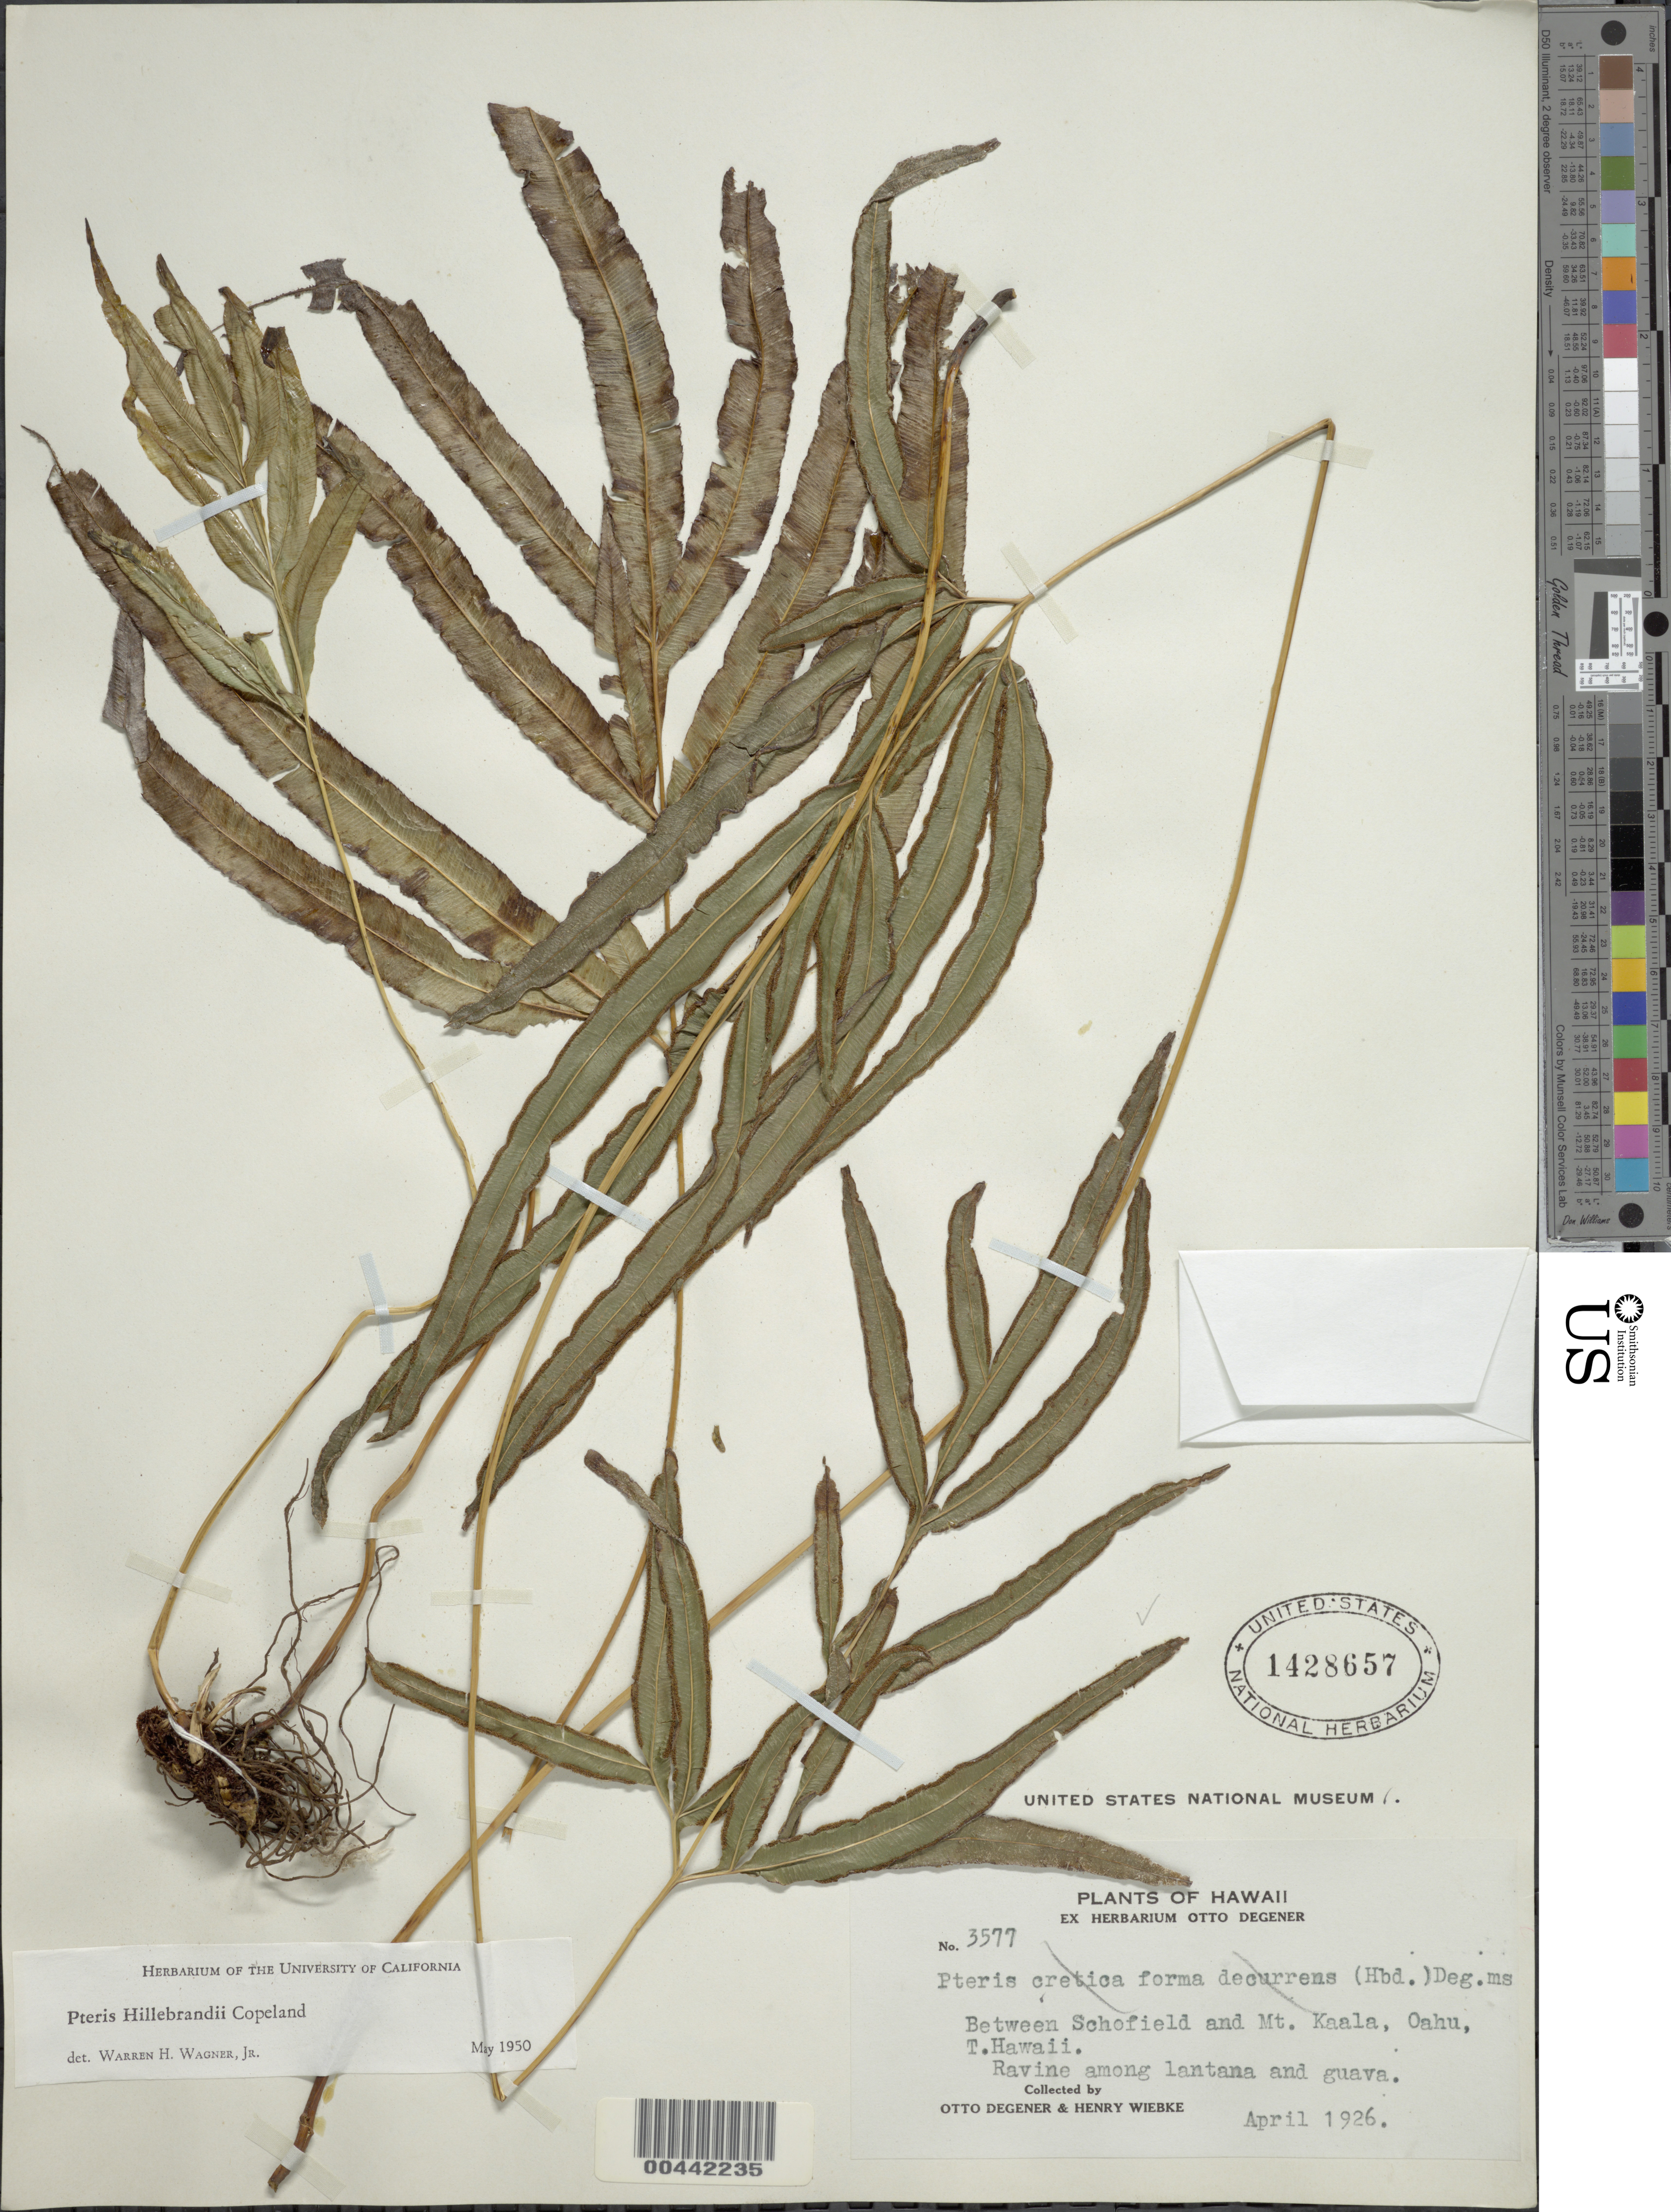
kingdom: Plantae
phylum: Tracheophyta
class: Polypodiopsida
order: Polypodiales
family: Pteridaceae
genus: Pteris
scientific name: Pteris x hillebrandii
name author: Copel.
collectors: O. Degener & H. Wiebke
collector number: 3577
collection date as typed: Apr 1926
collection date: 1926-04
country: United States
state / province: Hawaii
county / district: Honolulu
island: Oahu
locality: Between Schofield and Mt. Kaala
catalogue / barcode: US 1428657